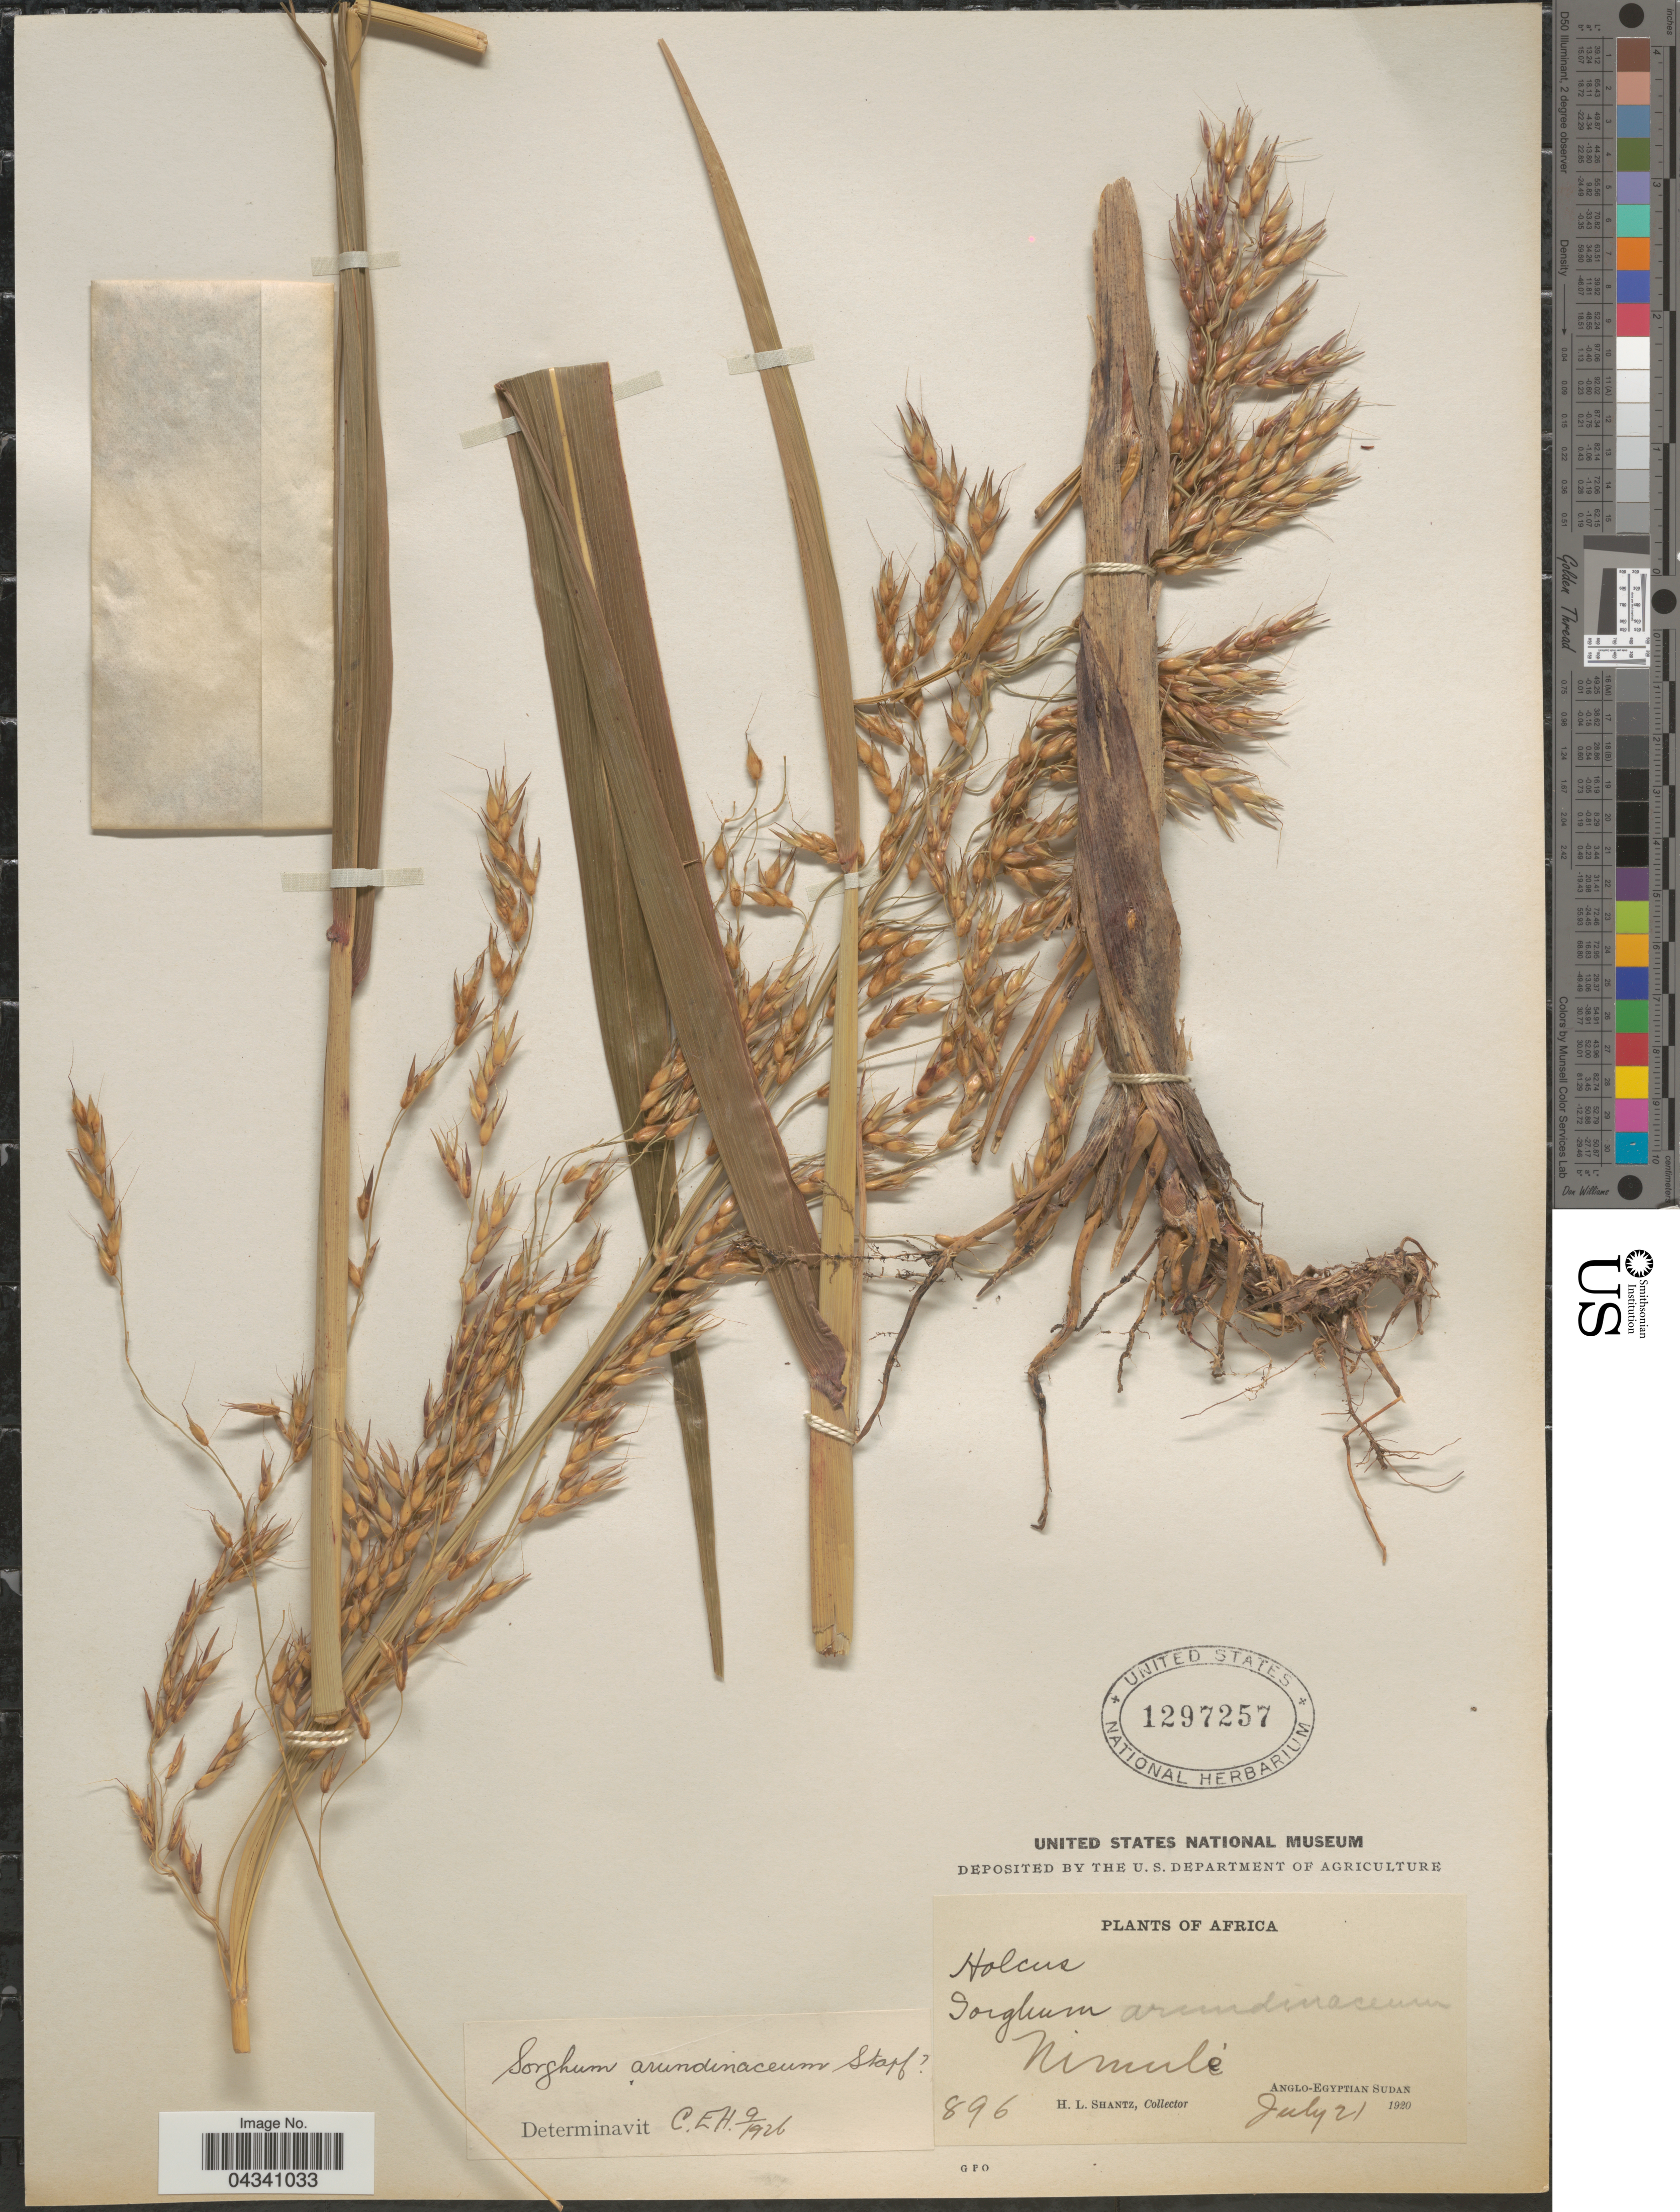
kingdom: Plantae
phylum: Tracheophyta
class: Liliopsida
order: Poales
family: Poaceae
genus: Sorghum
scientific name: Sorghum arundinaceum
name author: (Desv.) Stapf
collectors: H. Shantz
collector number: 896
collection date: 1920-07-21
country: South Sudan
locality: Africa. Nimulé. Anglo-Egyptian Sudan.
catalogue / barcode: US 1297257